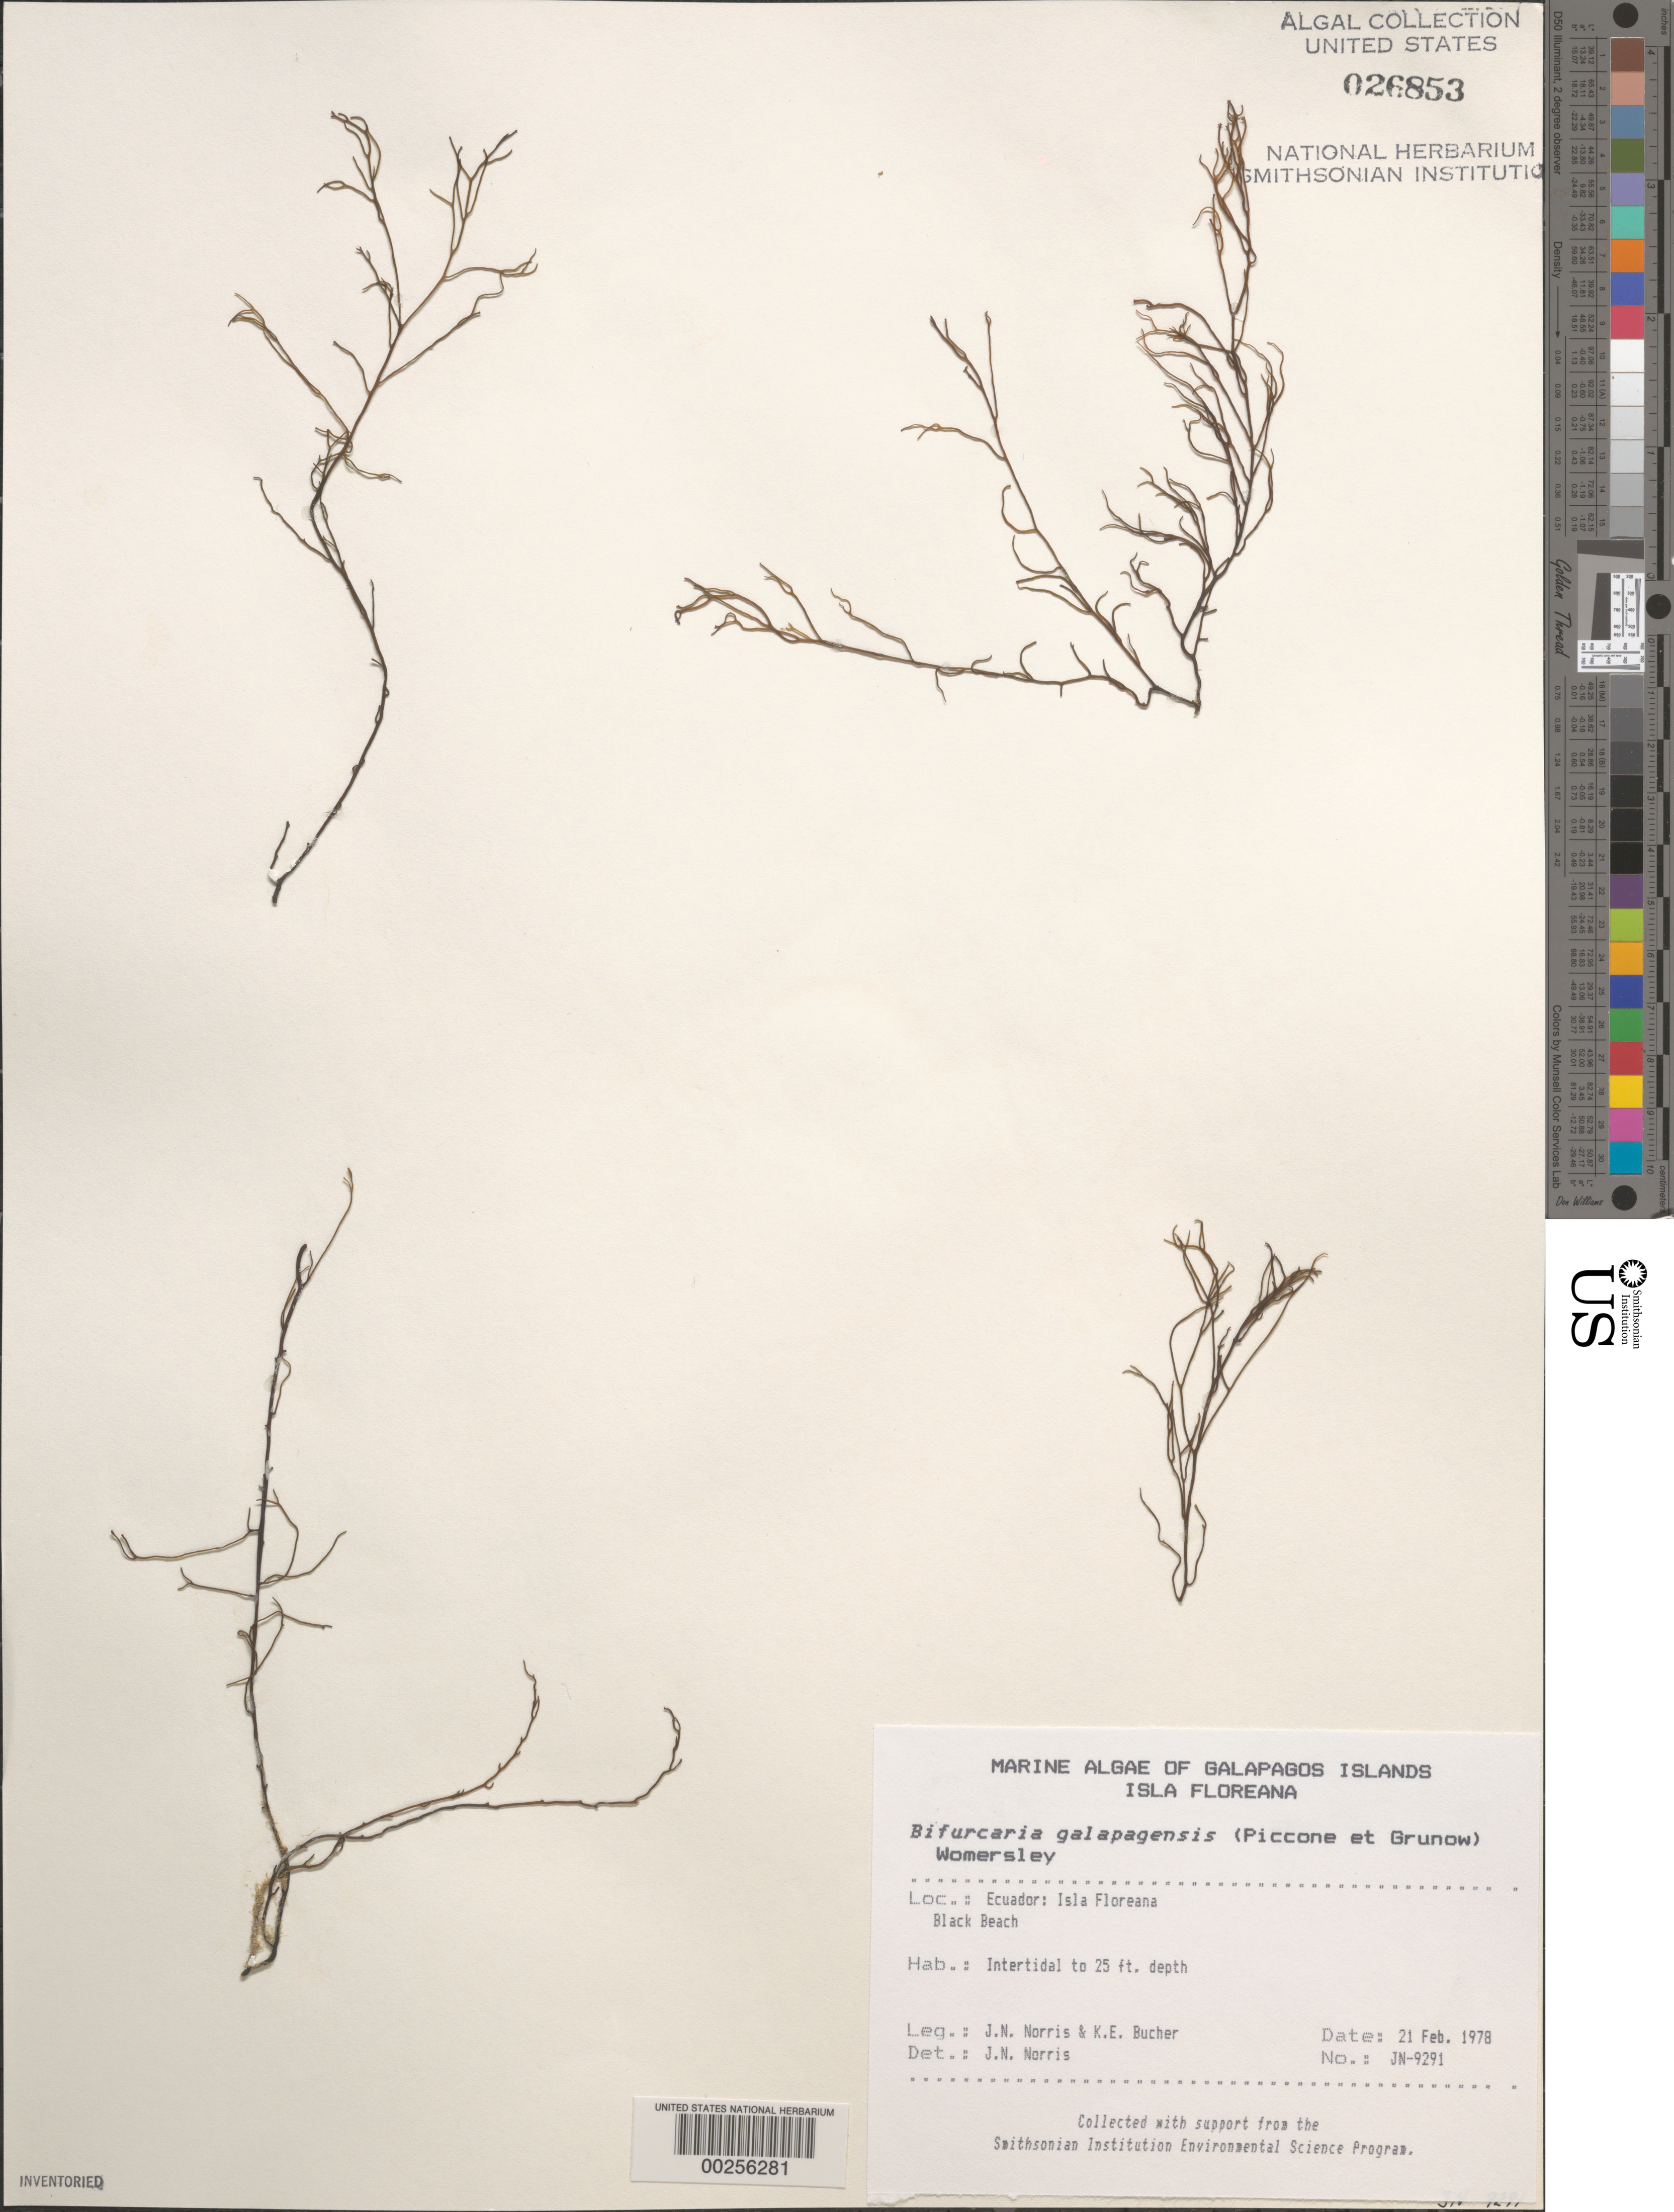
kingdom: Chromista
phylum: Ochrophyta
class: Phaeophyceae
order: Fucales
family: Sargassaceae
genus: Bifurcaria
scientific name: Bifurcaria galapagensis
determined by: Norris, James N.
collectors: J. N. Norris & K. E. Bucher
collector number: JN-9291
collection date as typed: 21 Feb 1978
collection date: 1978-02-21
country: Ecuador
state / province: Colón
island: Floreana [Charles, Santa Maria]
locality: Black Beach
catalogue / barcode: US 26853